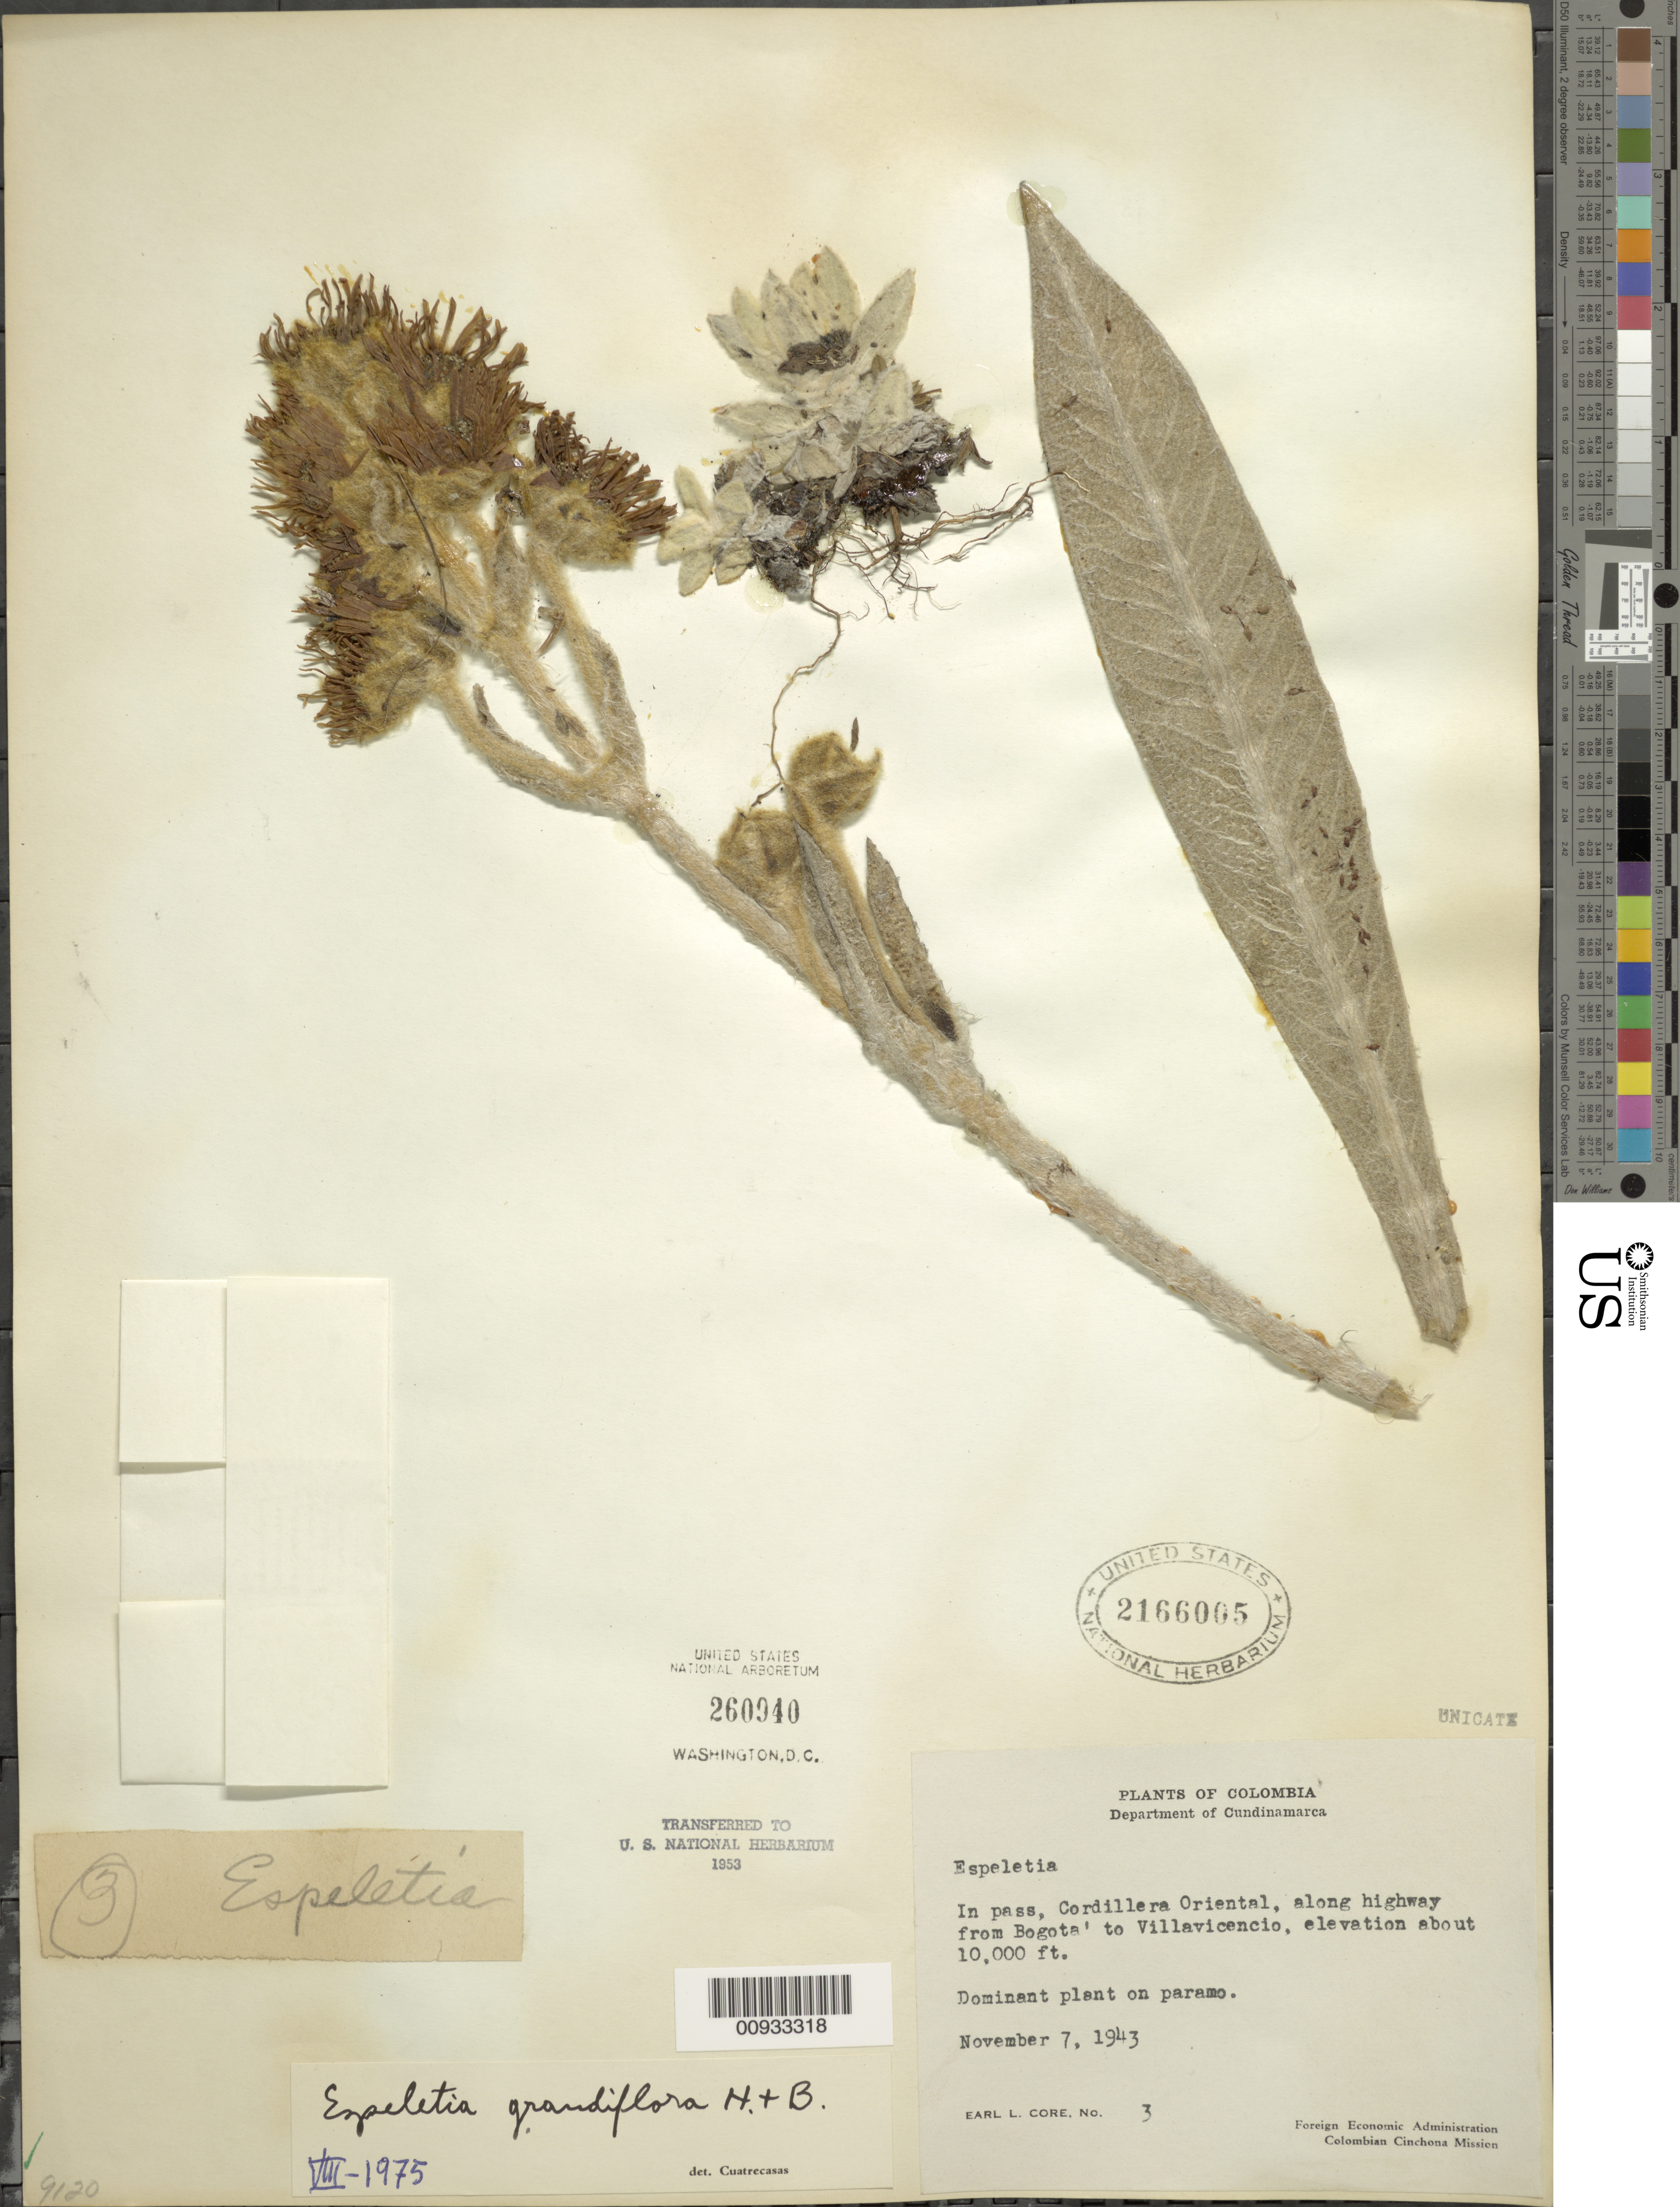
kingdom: Plantae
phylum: Tracheophyta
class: Magnoliopsida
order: Asterales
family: Asteraceae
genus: Espeletia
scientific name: Espeletia grandiflora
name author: Humb. & Bonpl.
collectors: E. L. Core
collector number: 3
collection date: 1943-11-07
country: Colombia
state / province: Cundinamarca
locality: In pass, Cordillera Oriental, along highway from Bogotá to Villavicencio.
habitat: Páramo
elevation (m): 3350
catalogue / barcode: US 2166005